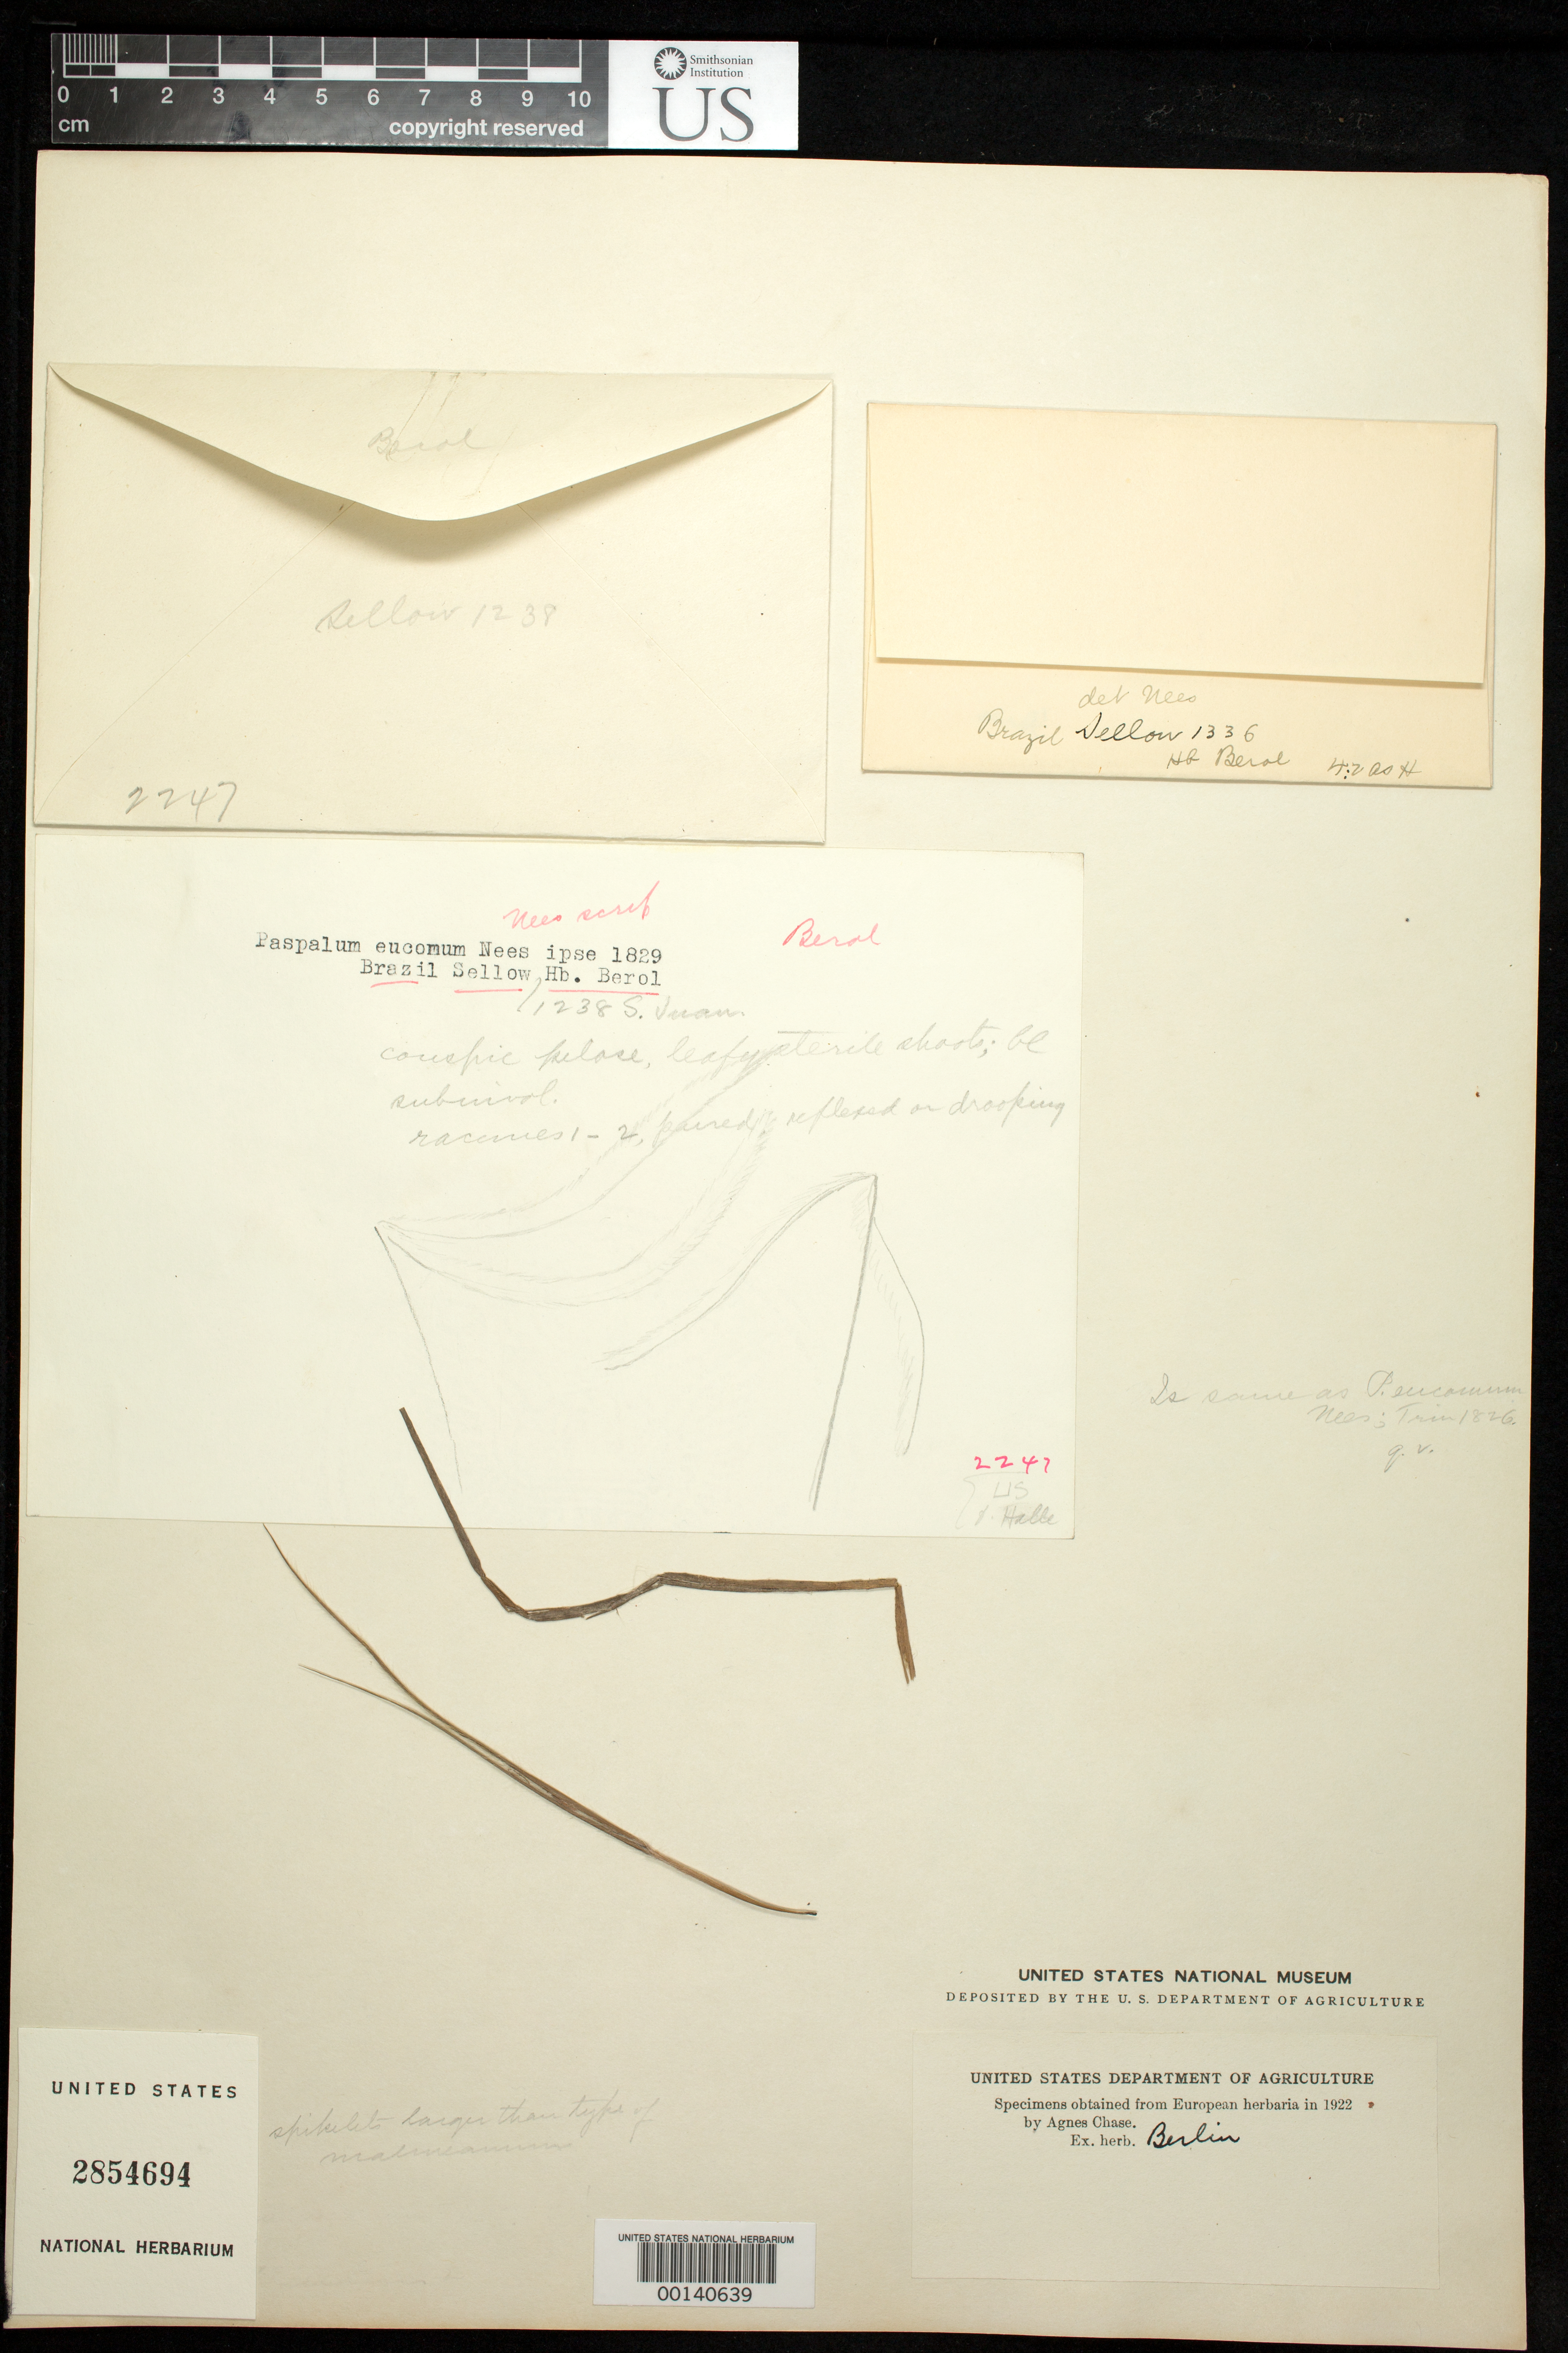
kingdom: Plantae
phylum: Tracheophyta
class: Liliopsida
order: Poales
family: Poaceae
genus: Paspalum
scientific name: Paspalum eucomum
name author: Nees ex Trin.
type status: Type Collection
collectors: F. Sellow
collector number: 1238 & 1336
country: Brazil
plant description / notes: See also Nees in Martius, Fl. Brasil. 2(1):37. 1829.; Fragmentary material of type specimen(s) ex herb. Berlin.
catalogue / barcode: US 2854694